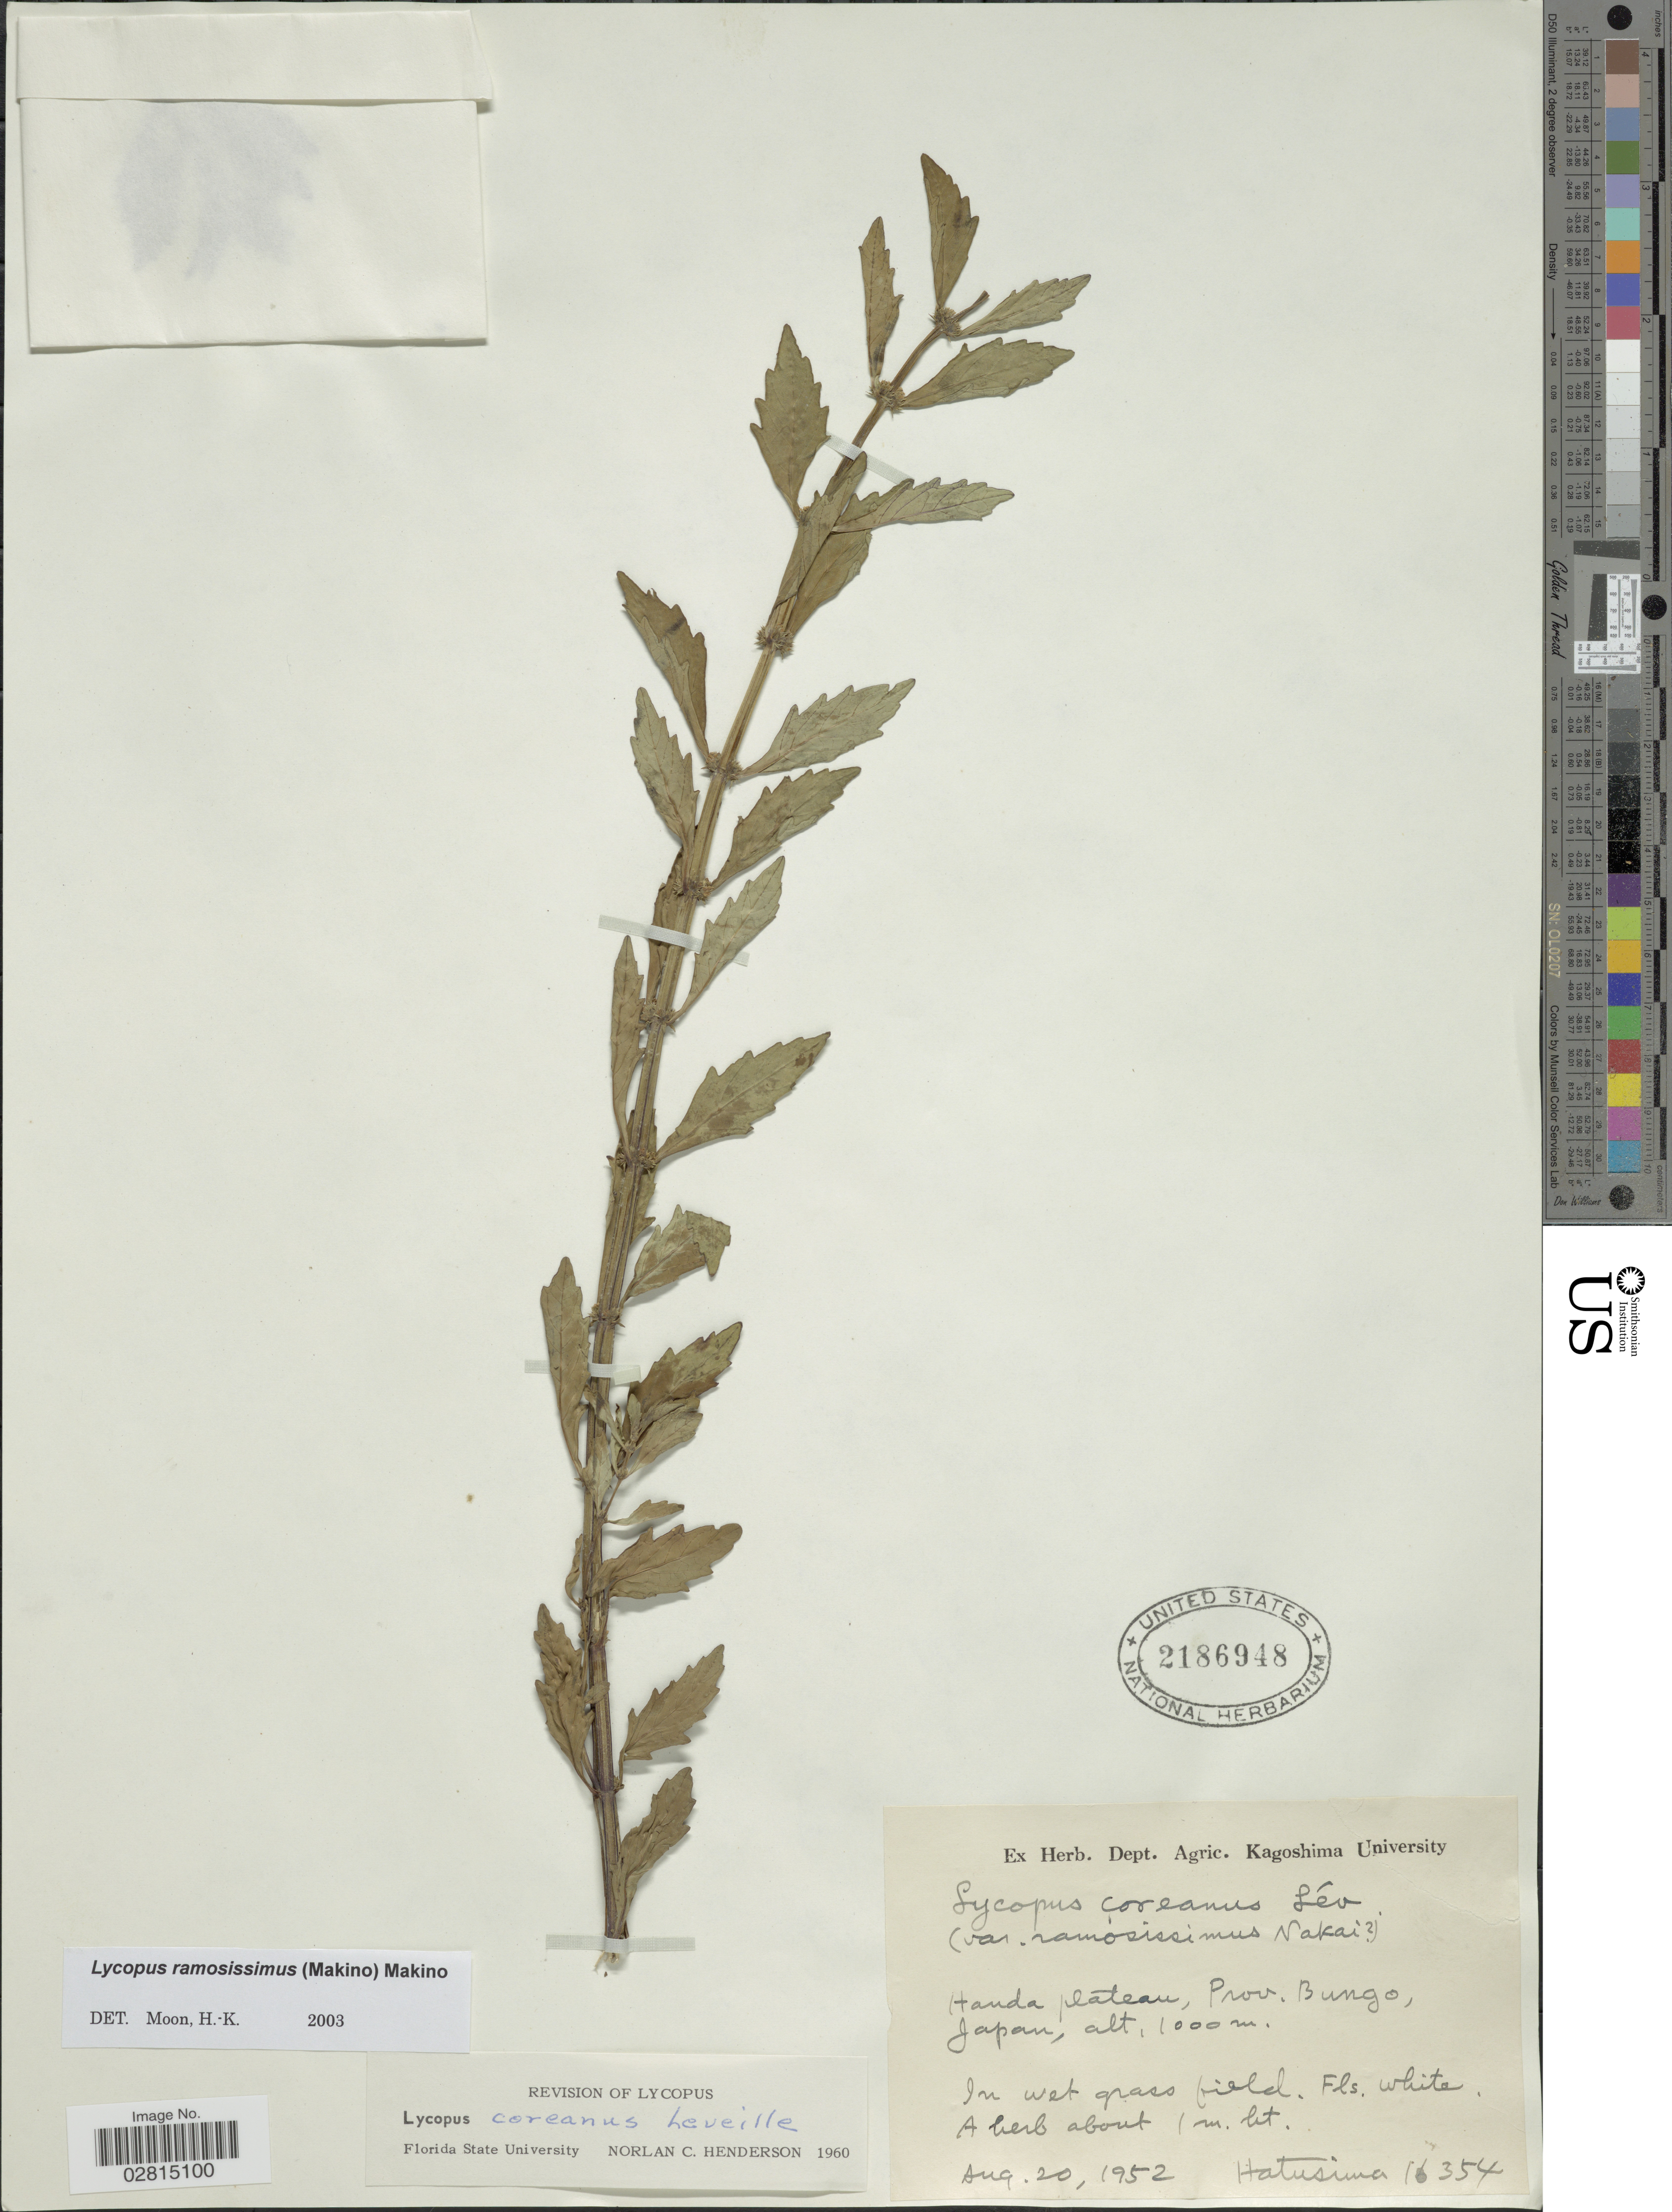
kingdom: Plantae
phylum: Tracheophyta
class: Magnoliopsida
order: Lamiales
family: Lamiaceae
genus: Lycopus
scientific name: Lycopus cavaleriei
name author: H. Lév.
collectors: -. Hatusima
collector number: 16354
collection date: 1952-08-20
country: Japan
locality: Handa plateau, Prov. Bungo.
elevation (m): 1000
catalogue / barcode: US 2186948